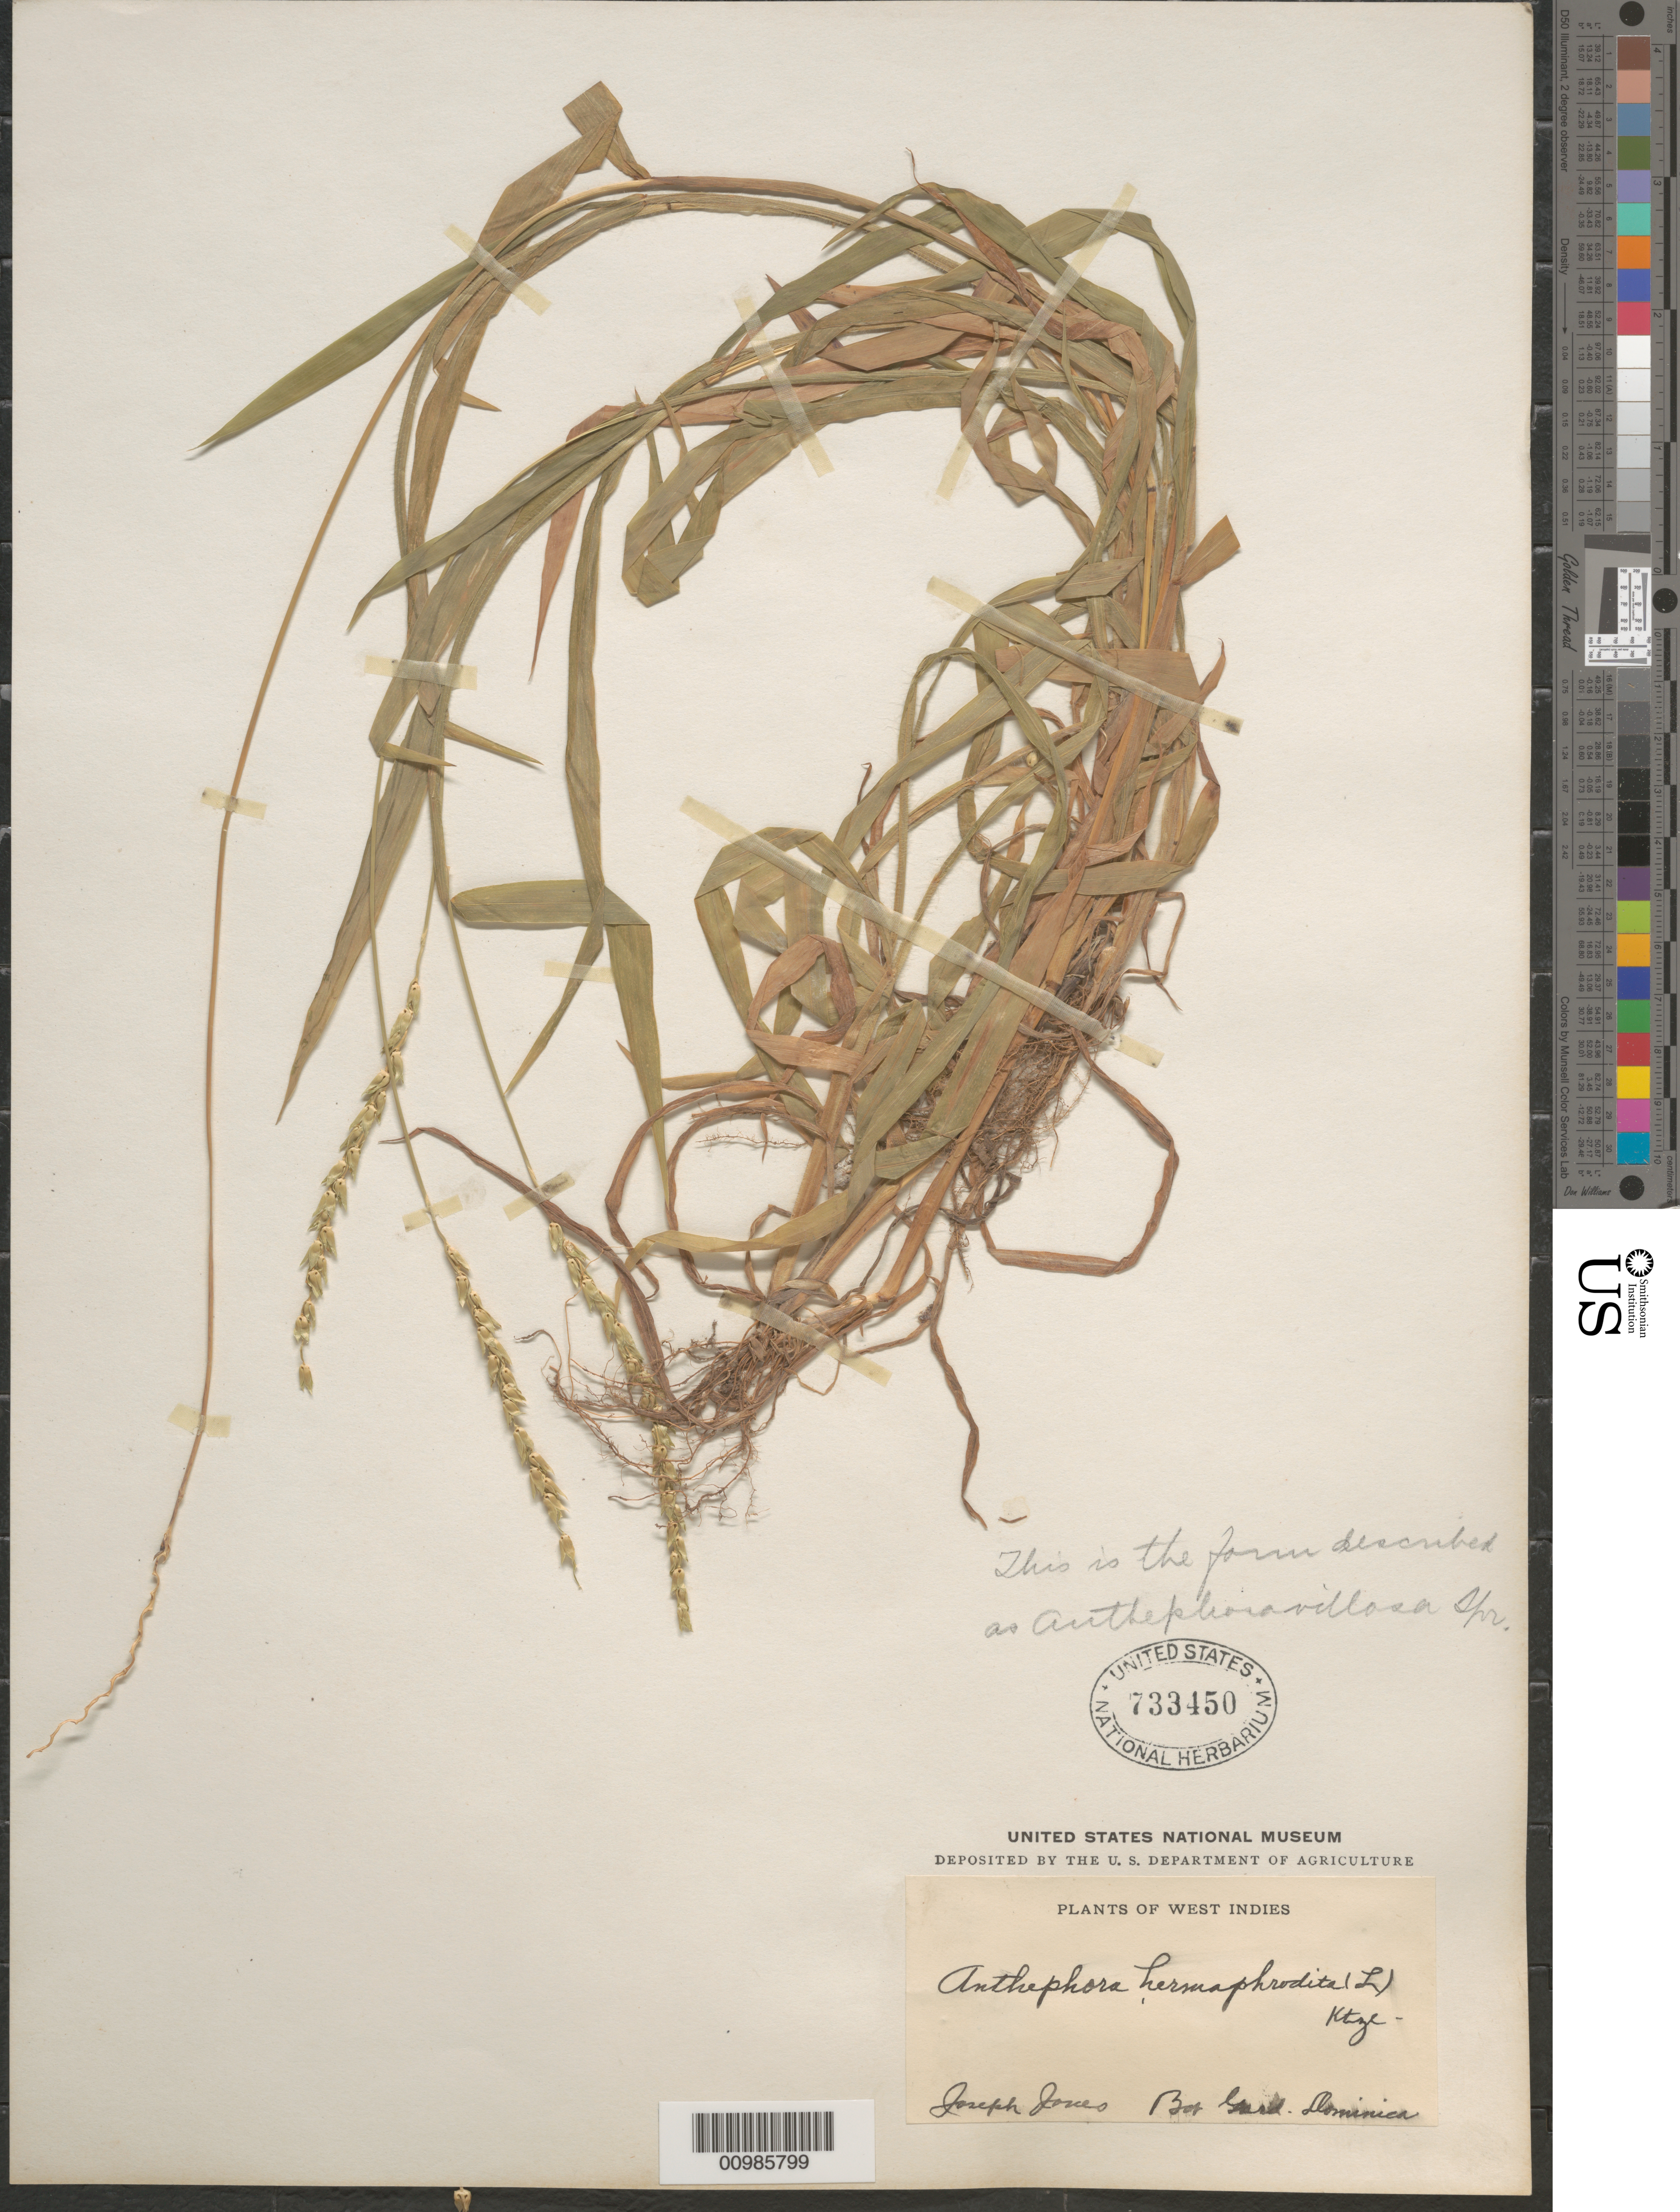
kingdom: Plantae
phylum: Tracheophyta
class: Liliopsida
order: Poales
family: Poaceae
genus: Anthephora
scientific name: Anthephora hermaphrodita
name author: (L.) Kuntze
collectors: J. Jones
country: Dominica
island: Dominica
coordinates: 0 N, 0 E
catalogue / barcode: US 733450